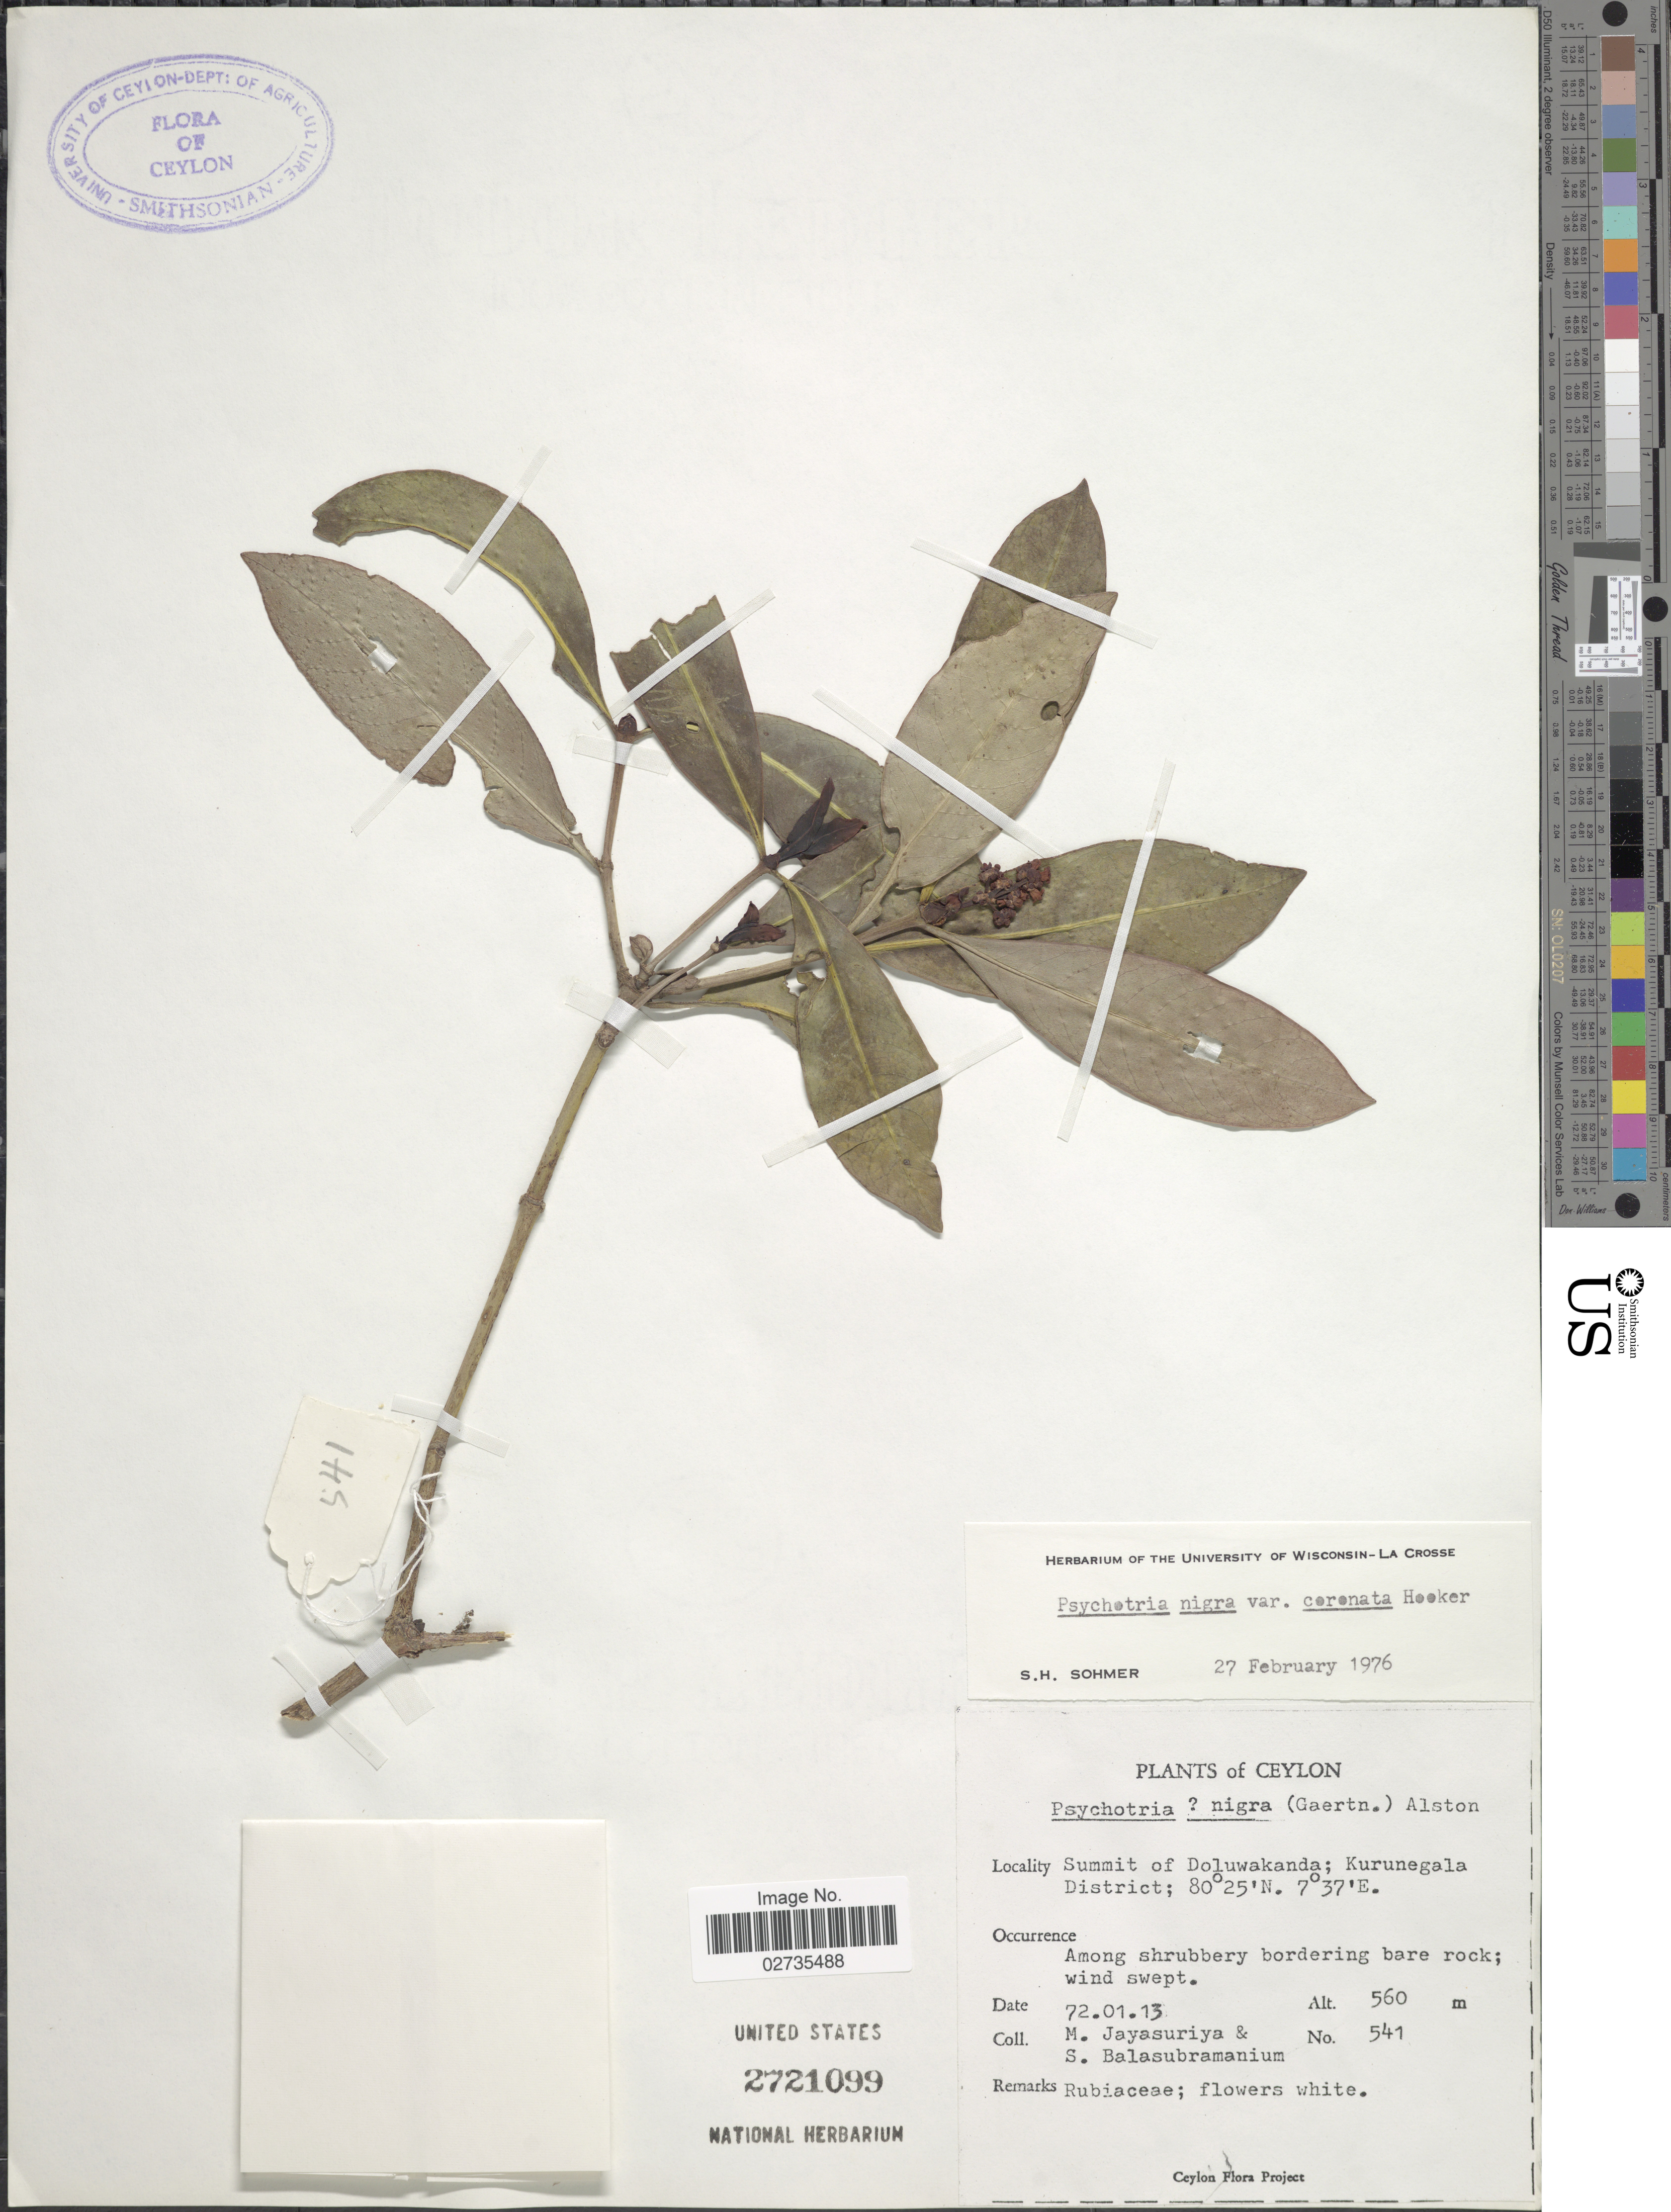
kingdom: Plantae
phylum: Tracheophyta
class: Magnoliopsida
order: Gentianales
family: Rubiaceae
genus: Psychotria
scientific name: Psychotria thwaitesii var. coronata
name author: Hook. f.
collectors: M. Jayasuriya & S. Balasubramaniam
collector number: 541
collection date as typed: Transcribed d/m/y: 13/1/72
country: Sri Lanka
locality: Ceylon. Summit of Doluwakanda; Kurunegala District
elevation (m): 560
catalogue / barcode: US 2721099